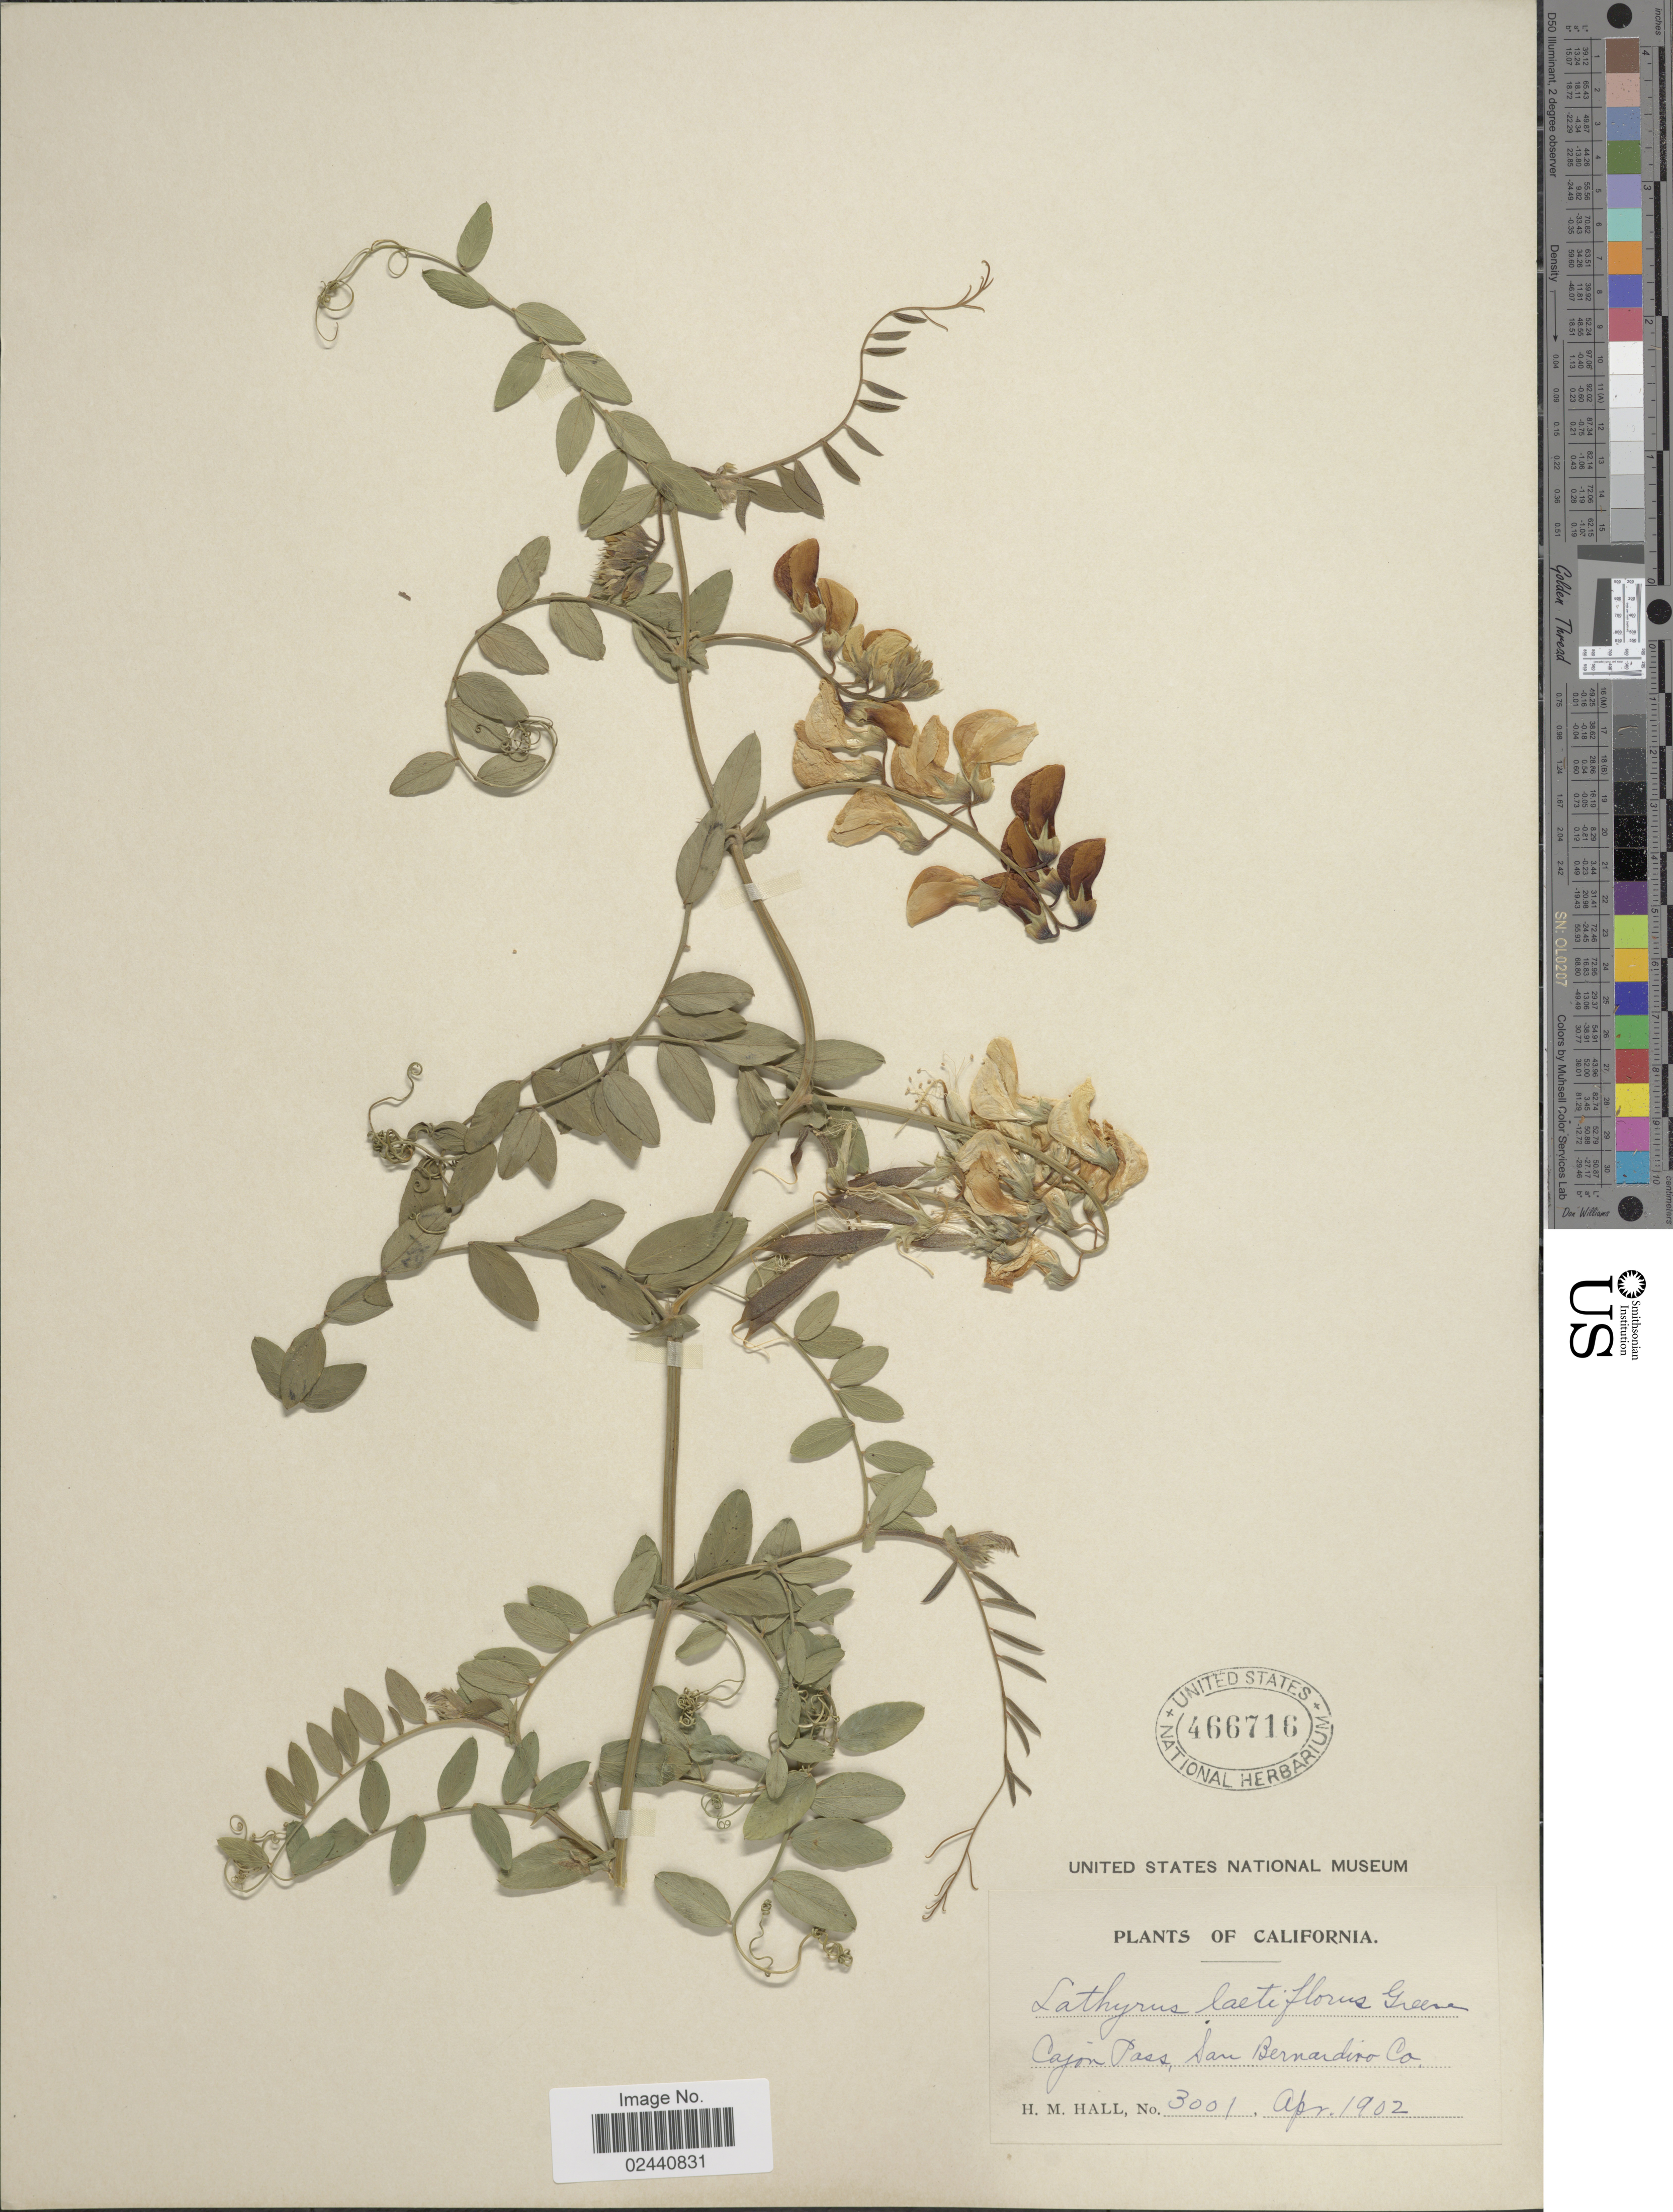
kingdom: Plantae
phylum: Tracheophyta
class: Magnoliopsida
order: Fabales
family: Fabaceae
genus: Lathyrus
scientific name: Lathyrus laetiflorus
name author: Greene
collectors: H. M. Hall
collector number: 3001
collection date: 1902-04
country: United States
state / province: California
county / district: San Bernardino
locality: Cajon Pass, San Bernardino Co.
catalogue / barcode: US 466716